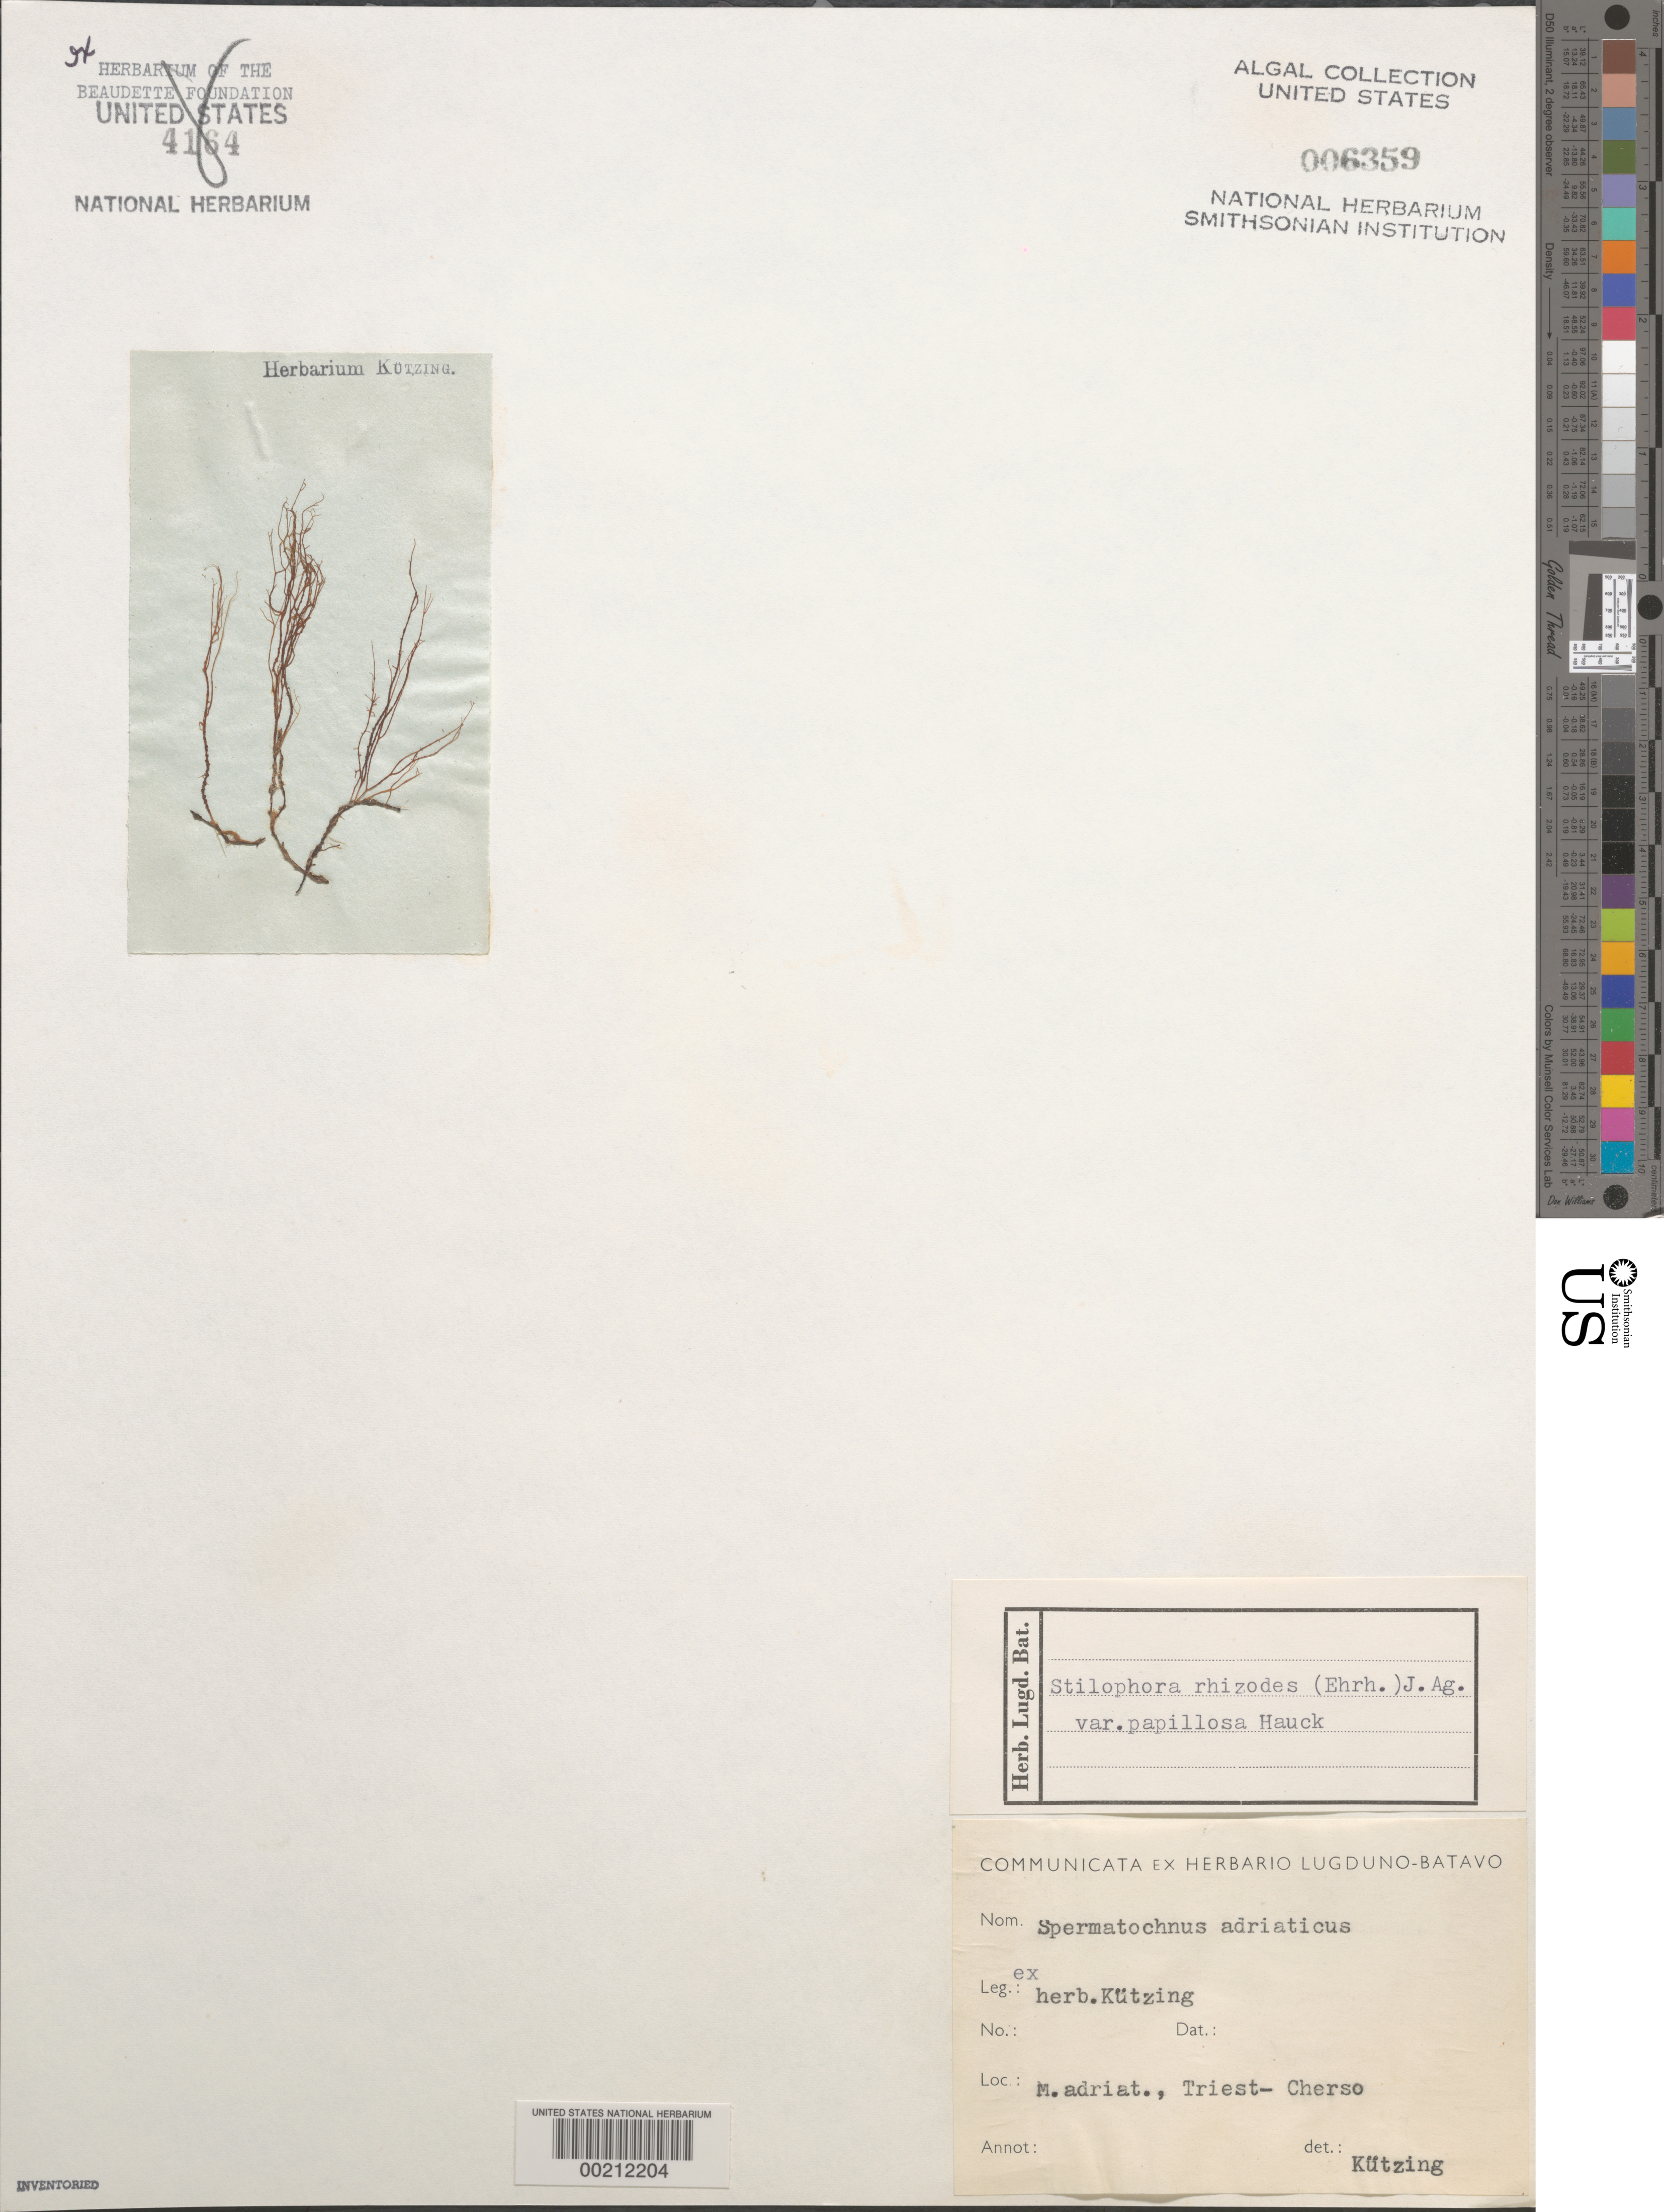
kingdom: Chromista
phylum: Ochrophyta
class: Phaeophyceae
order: Ectocarpales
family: Chordariaceae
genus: Stilophora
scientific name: Stilophora tenella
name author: (Esper) P.C. Silva in P.C. Silva et al.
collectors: F. Kuetzing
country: Croatia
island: Cres (Cherso)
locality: Trieste-Cres (Cherso), Adriatic Sea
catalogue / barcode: US 6359